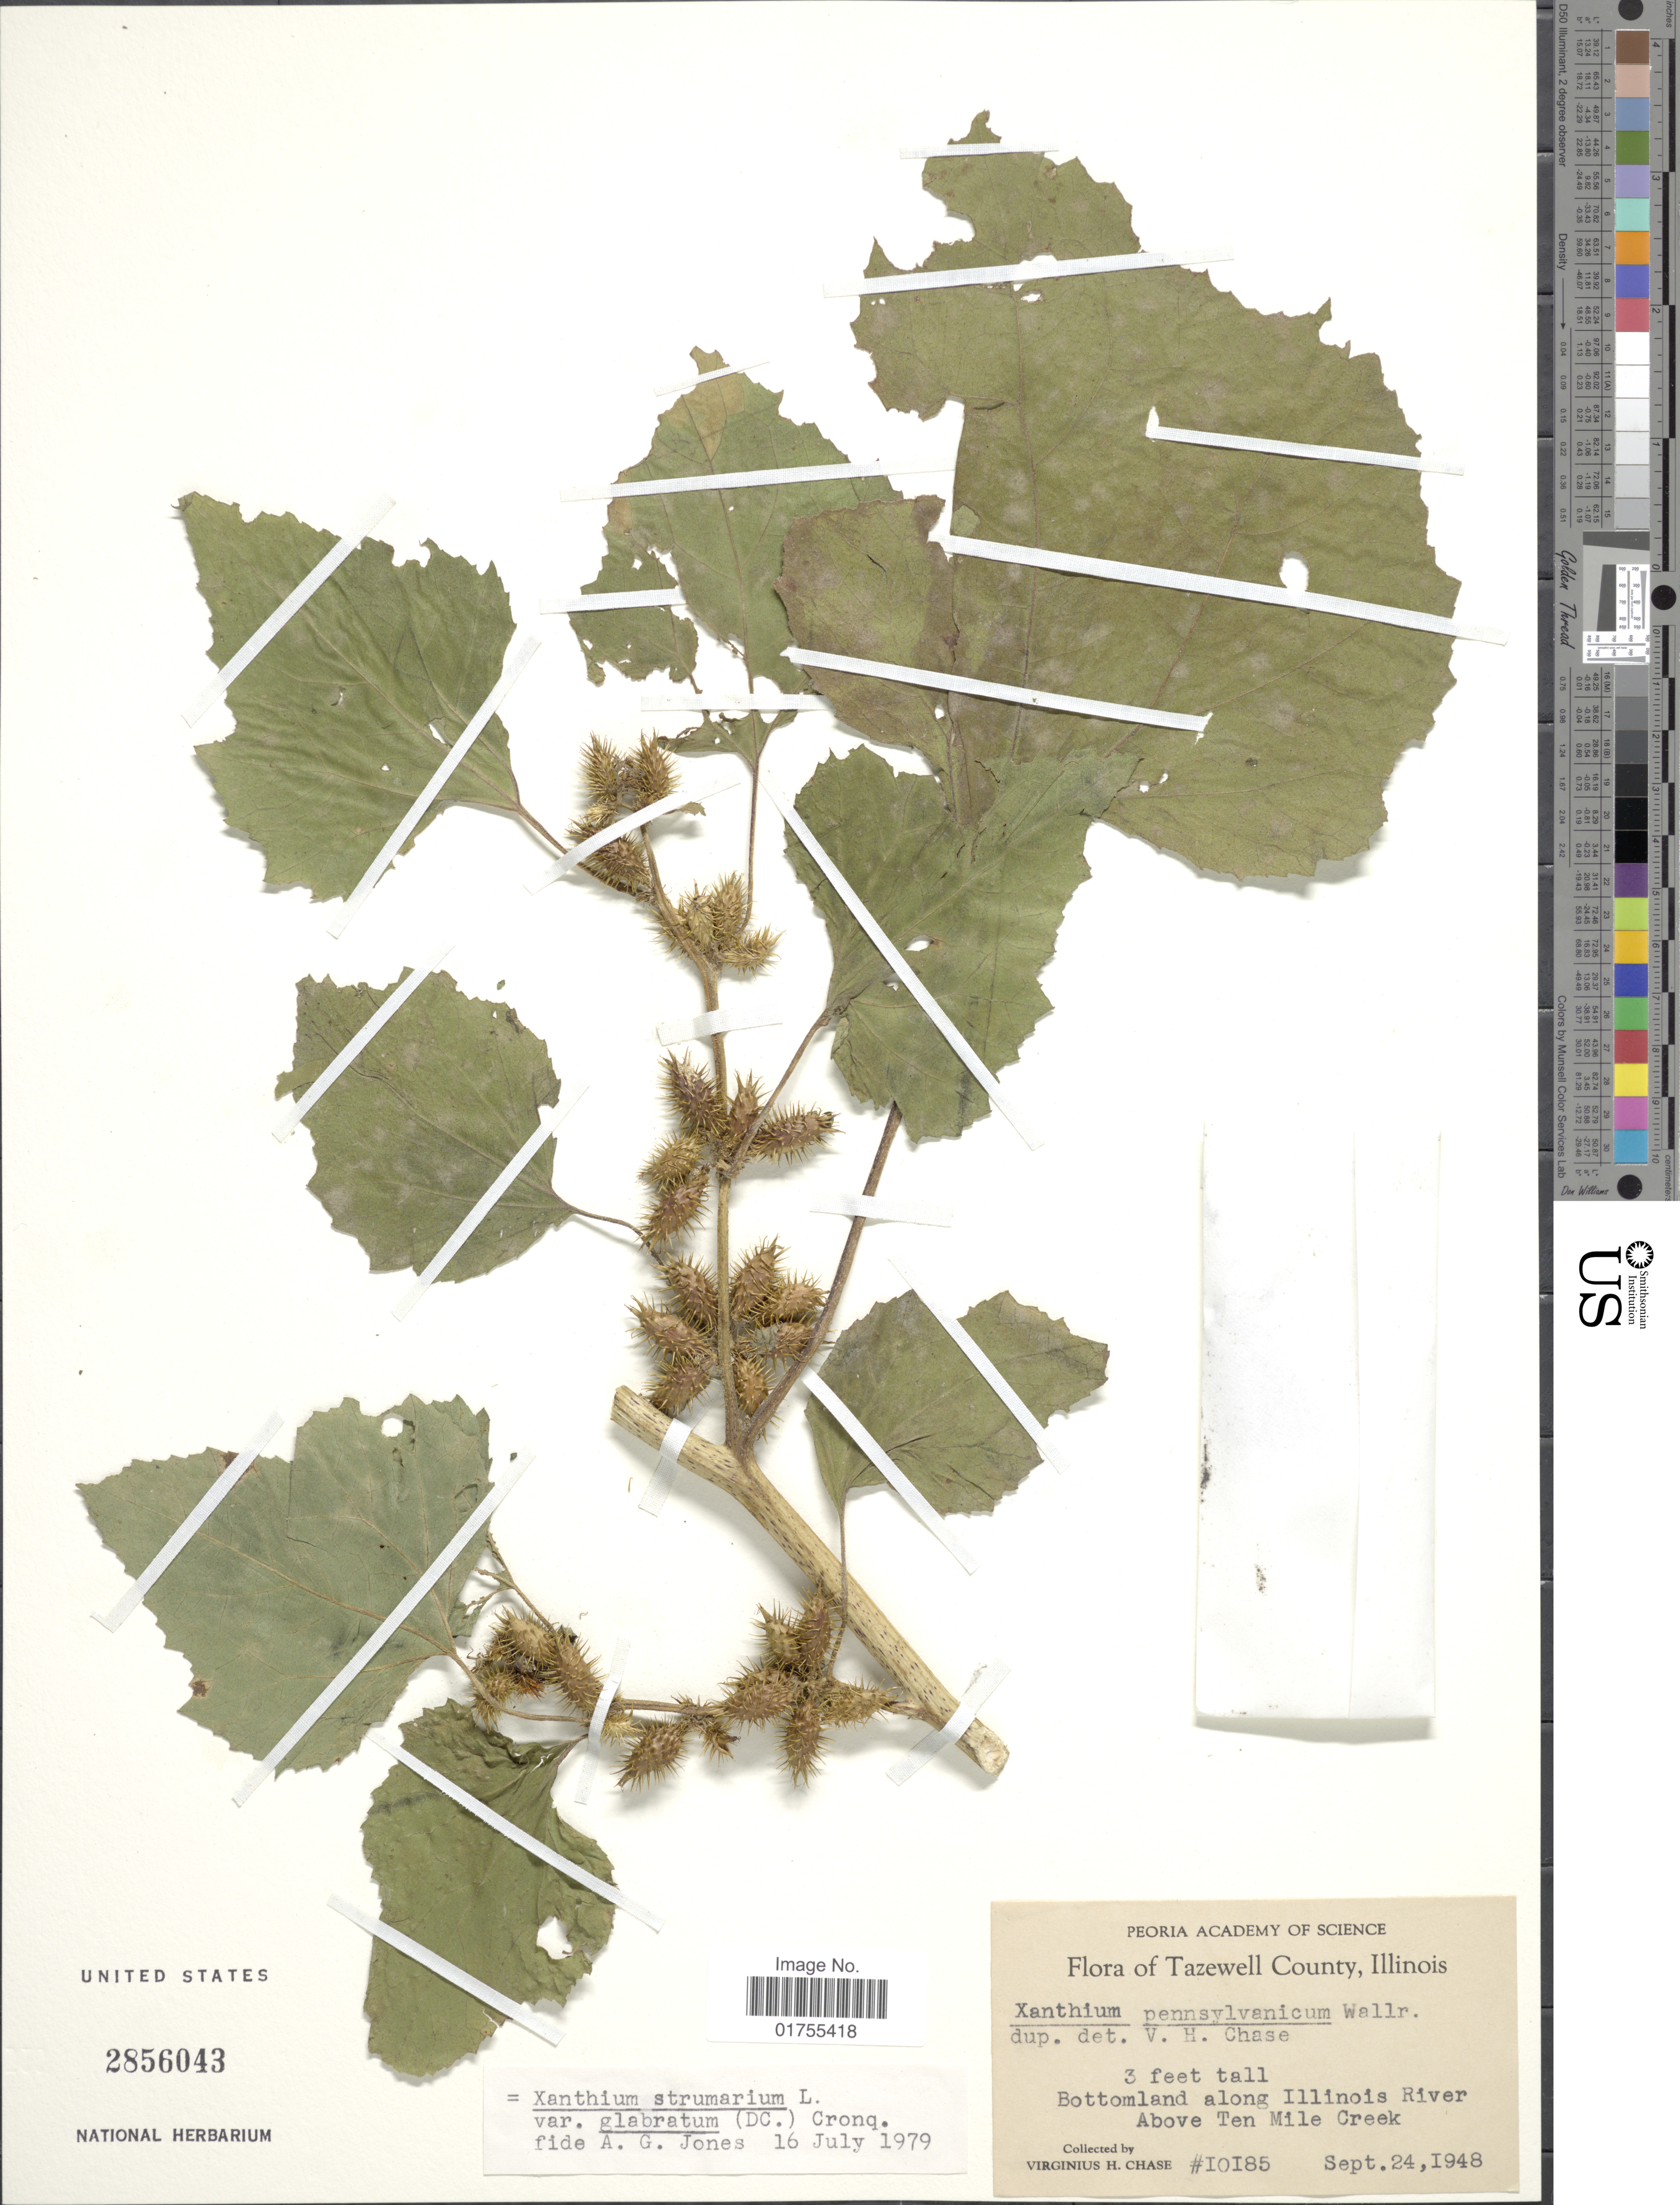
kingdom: Plantae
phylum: Tracheophyta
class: Magnoliopsida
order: Asterales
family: Asteraceae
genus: Xanthium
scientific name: Xanthium strumarium var. glabratum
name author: Mill.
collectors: V. H. Chase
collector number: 10185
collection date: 1948-09-24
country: United States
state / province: Illinois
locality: Tazewell County, Bottomland along Illinois River, Above Ten Mile Creek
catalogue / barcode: US 2856043